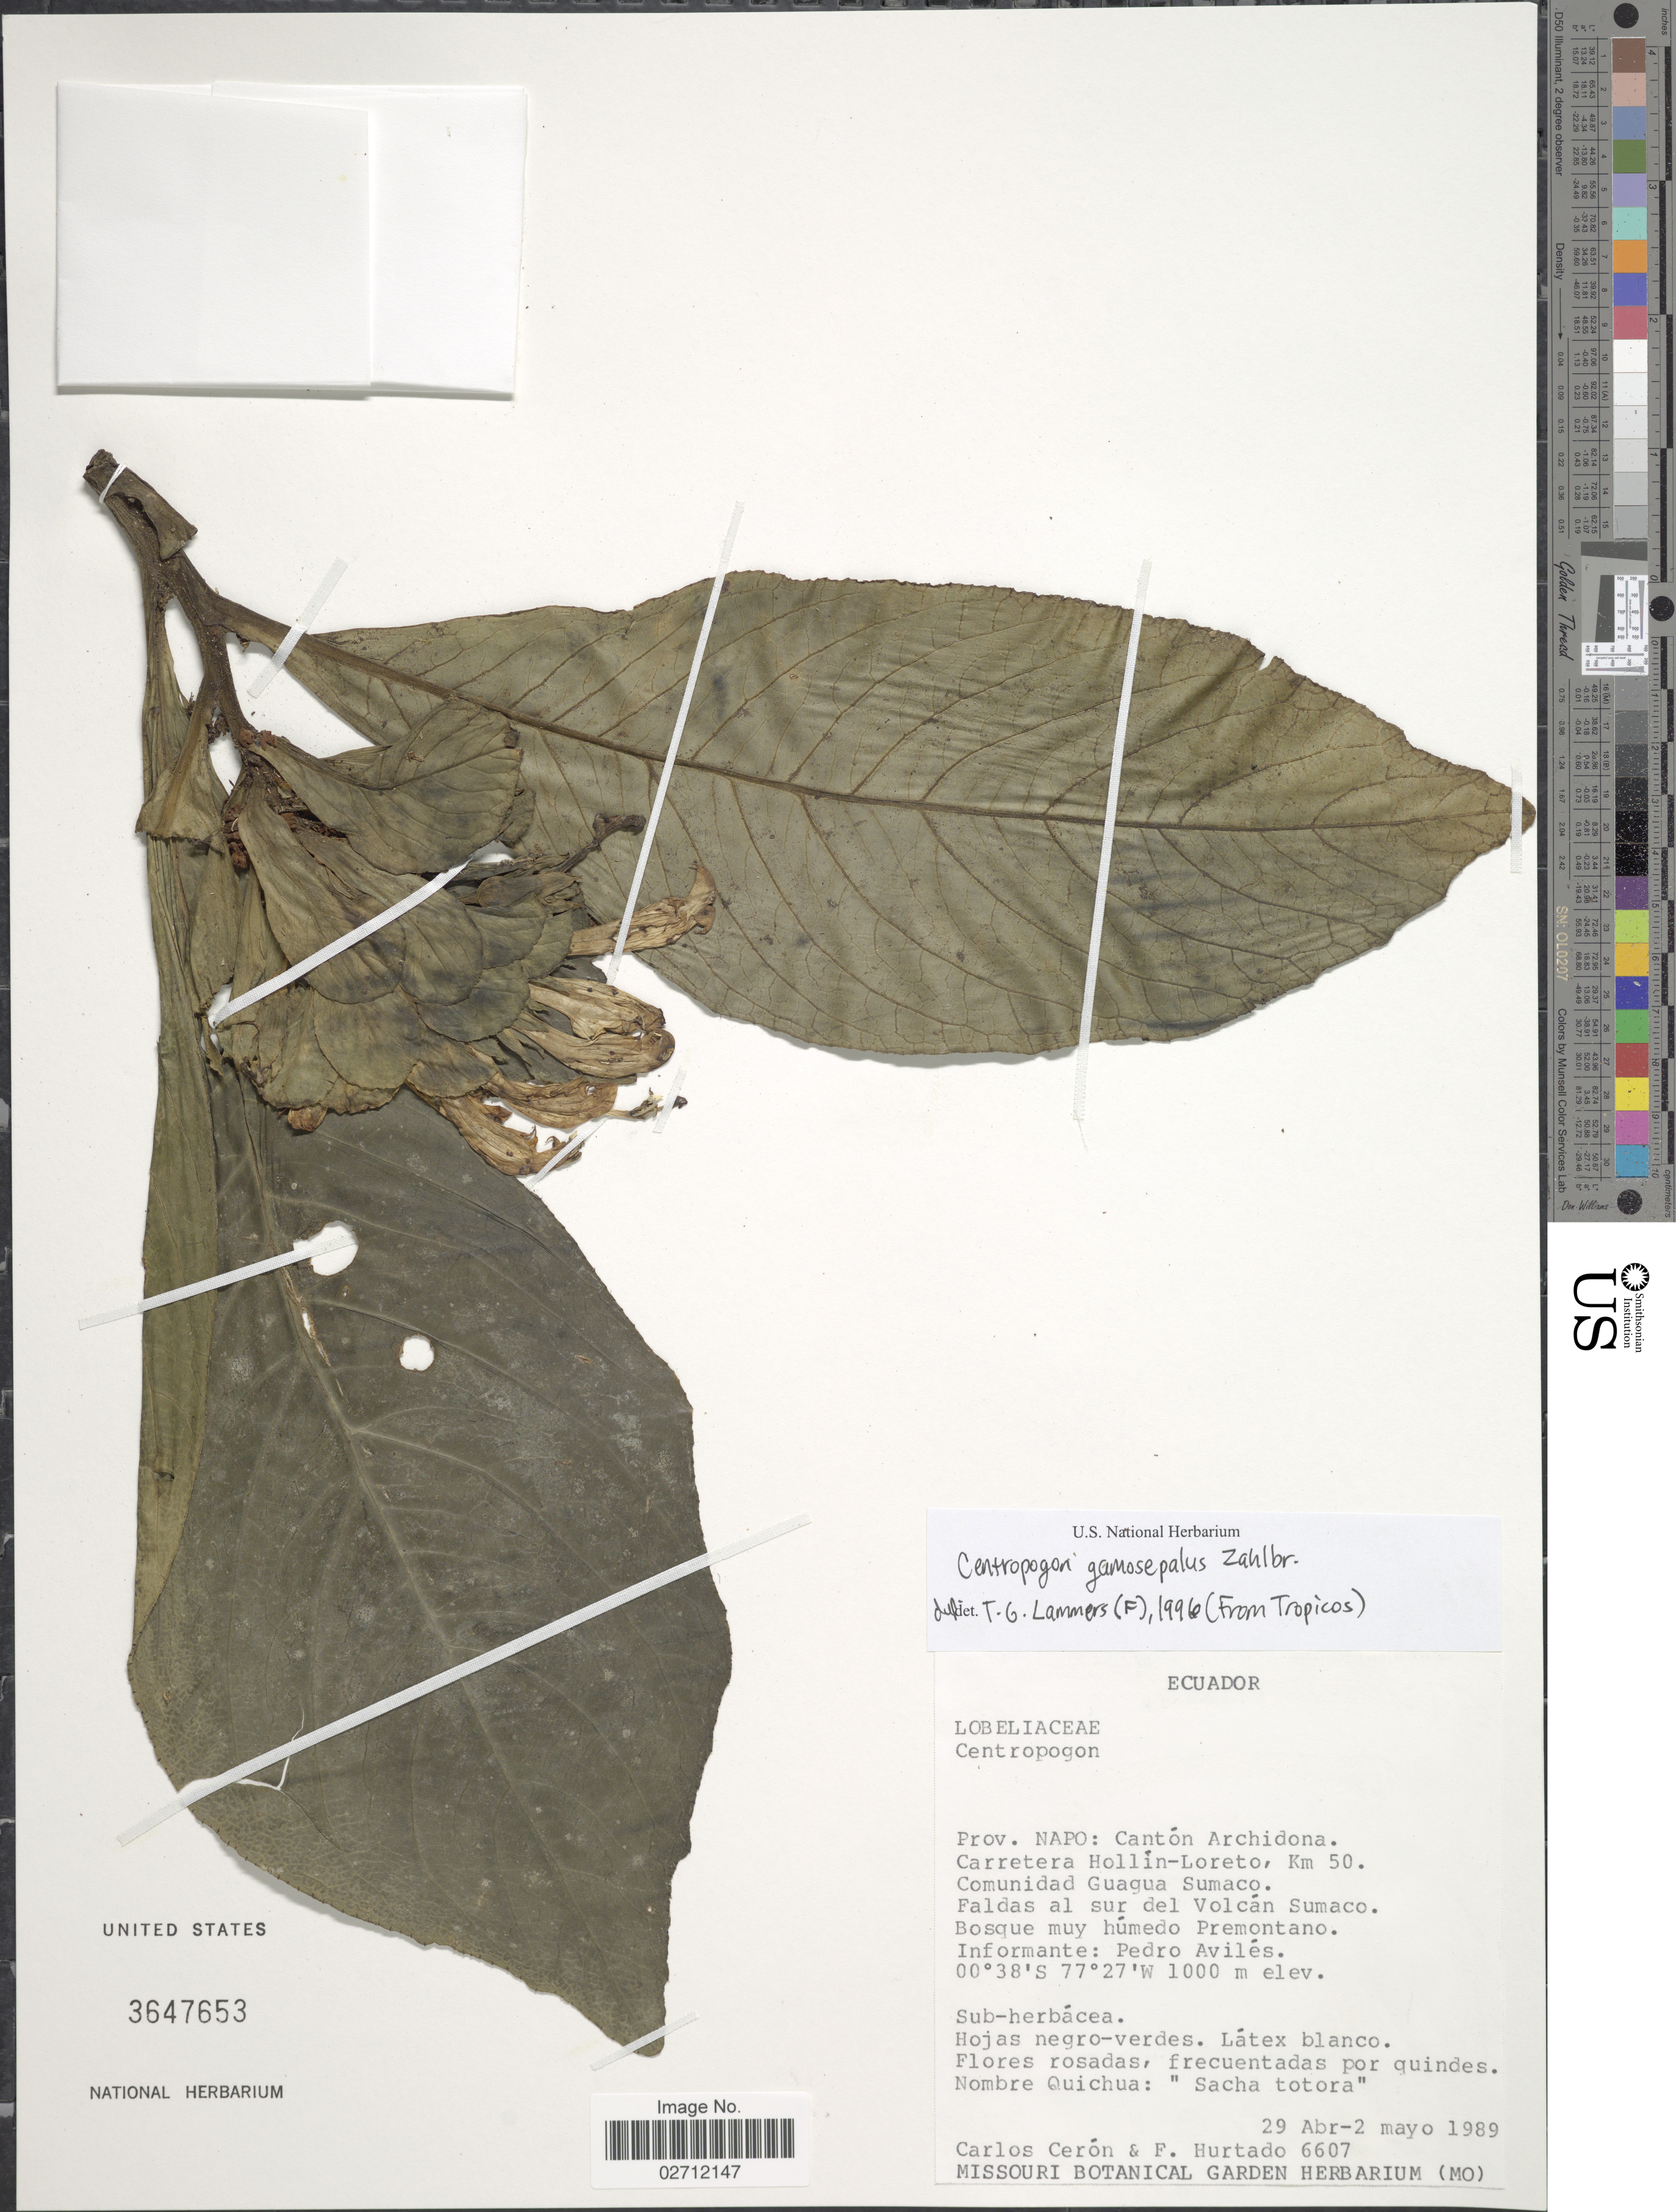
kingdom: Plantae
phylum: Tracheophyta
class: Magnoliopsida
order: Asterales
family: Campanulaceae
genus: Centropogon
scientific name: Centropogon gamosepalus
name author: Zahlbr.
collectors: C. E. Cerón M. & F. Hurtado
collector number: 6607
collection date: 1989-04-29/1989-05-02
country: Ecuador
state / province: Napo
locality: Canton Archidona, Carretera Hollin-Loreto, Km 50, Comunidad Guagua Sumaco, Faldas al sur del Volcan Sumaco.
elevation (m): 1000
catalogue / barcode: US 3647653